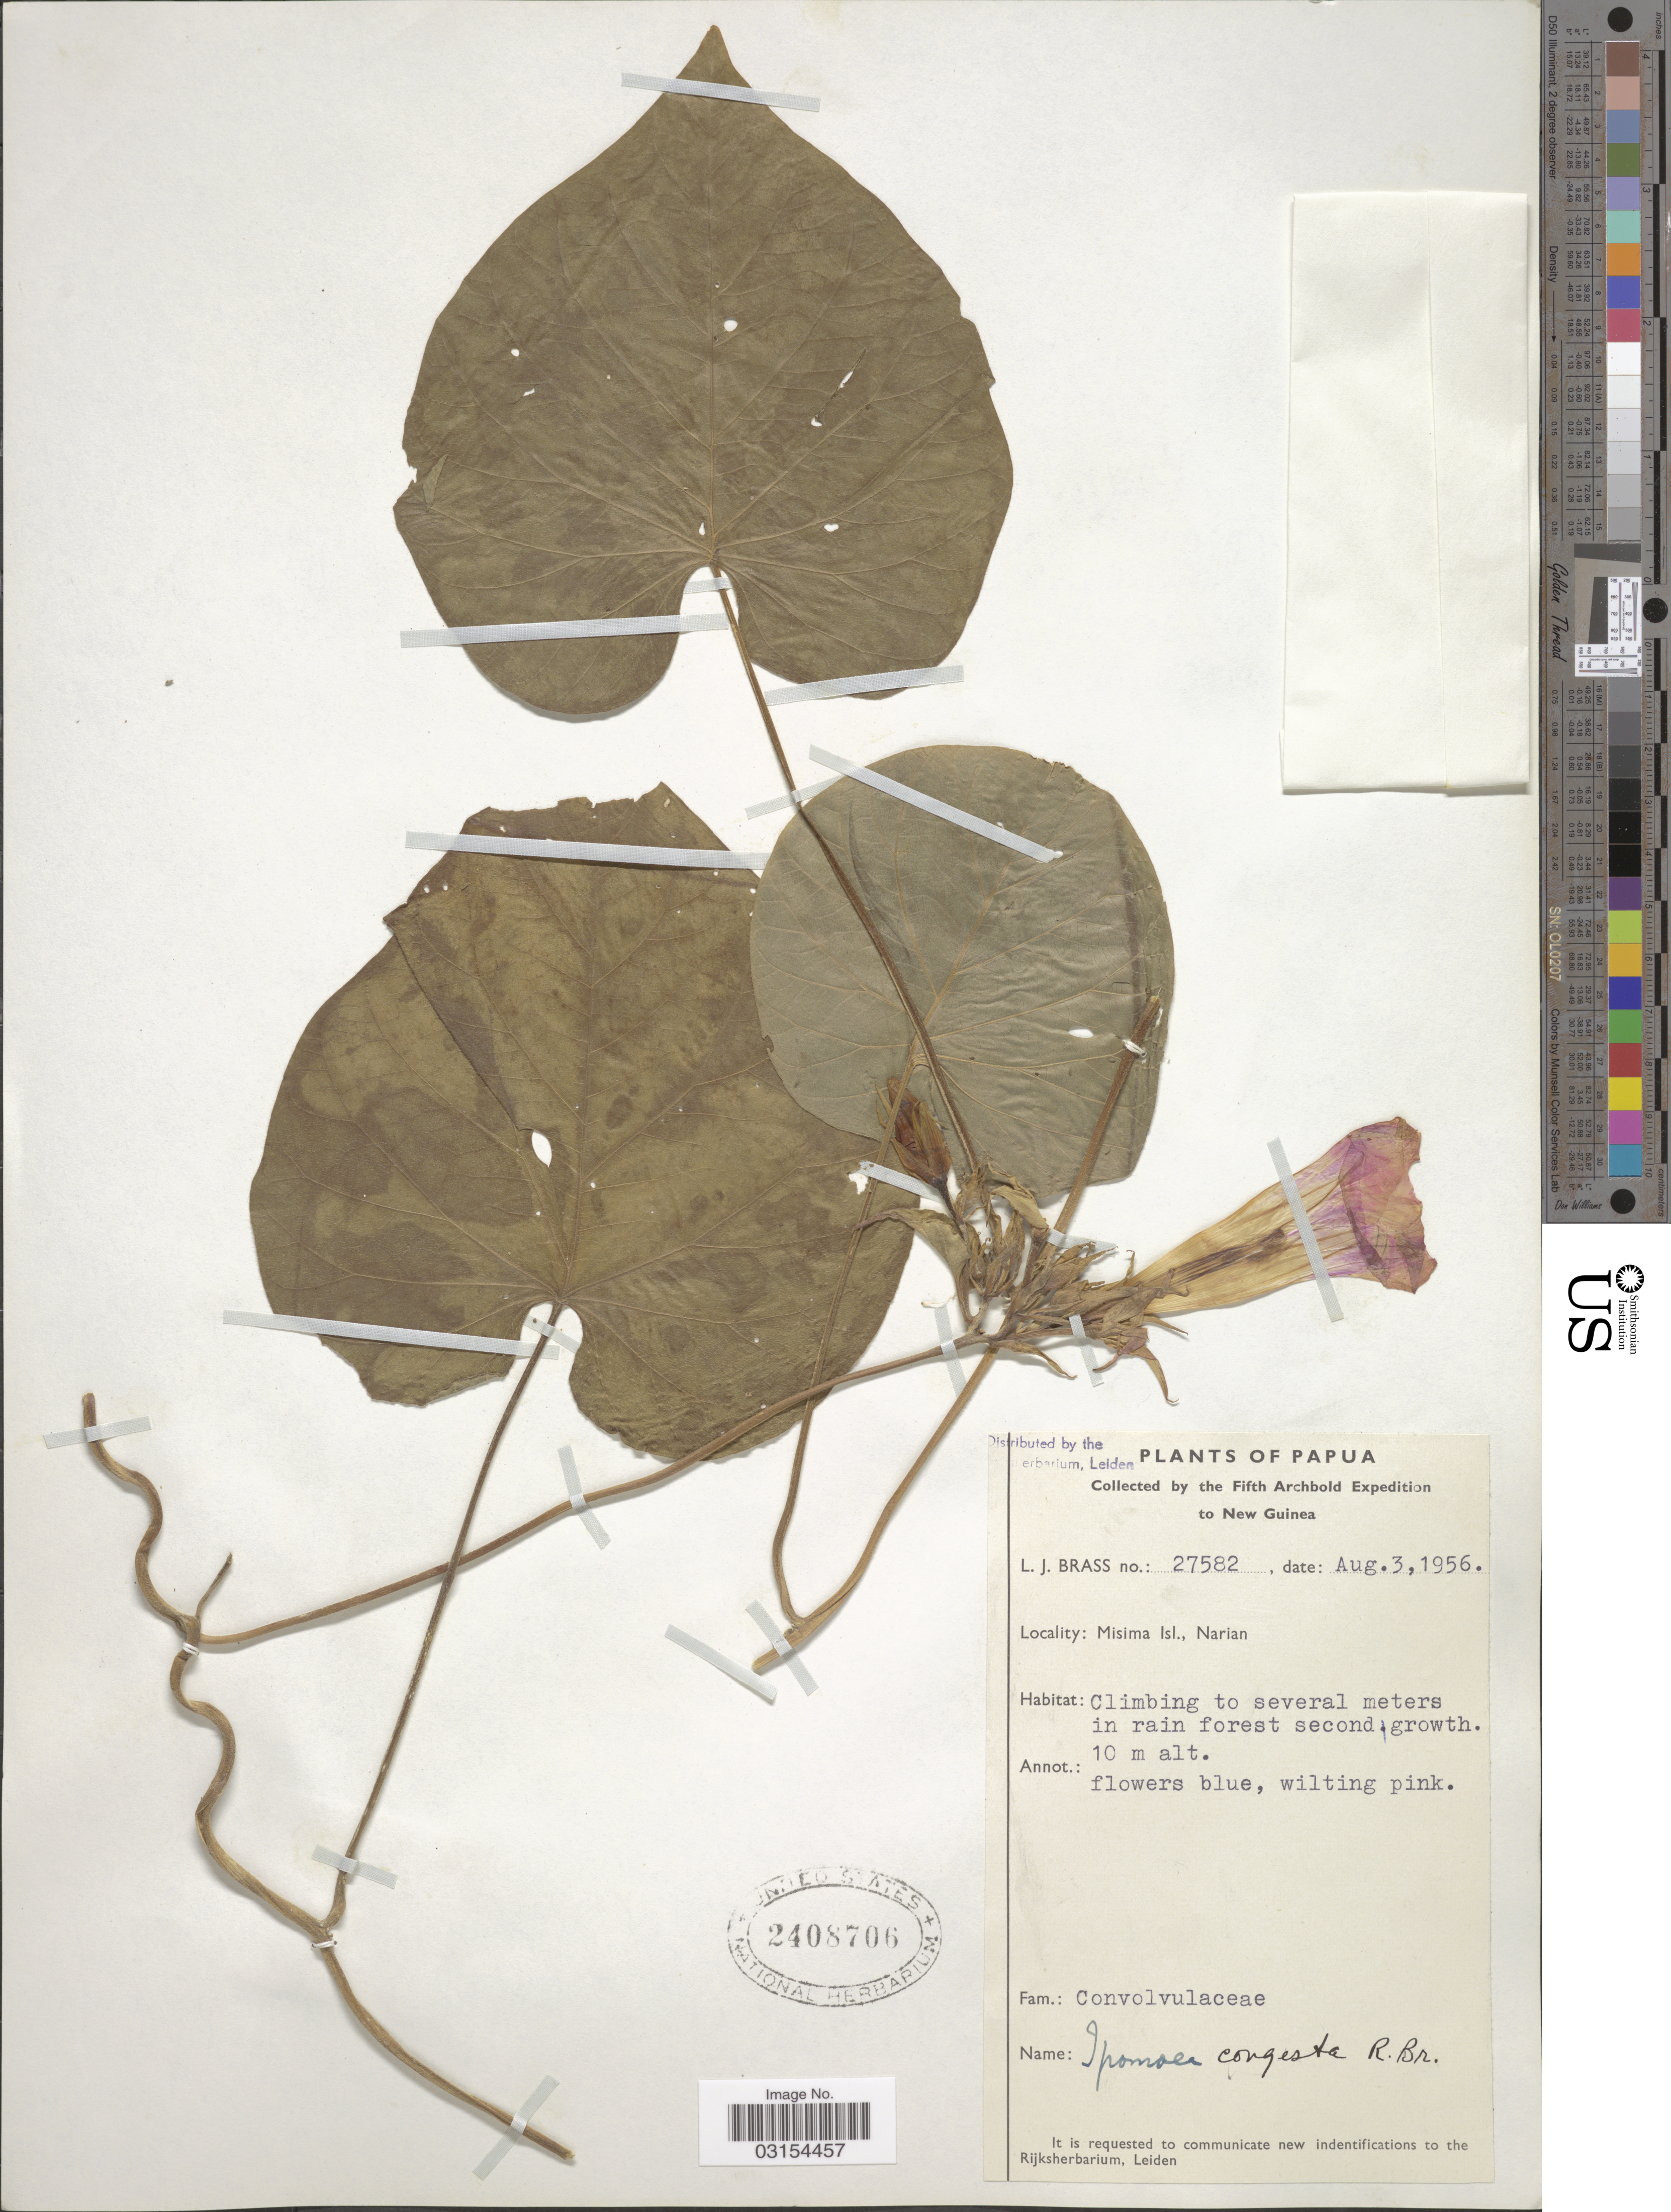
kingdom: Plantae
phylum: Tracheophyta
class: Magnoliopsida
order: Solanales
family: Convolvulaceae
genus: Ipomoea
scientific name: Ipomoea indica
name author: (Burm.) Merr.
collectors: L. J. Brass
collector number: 27582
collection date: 1956-08-03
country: Papua New Guinea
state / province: Milne Bay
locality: New Guinea. Misima Isl., Narian.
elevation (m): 10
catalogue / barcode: US 2408706